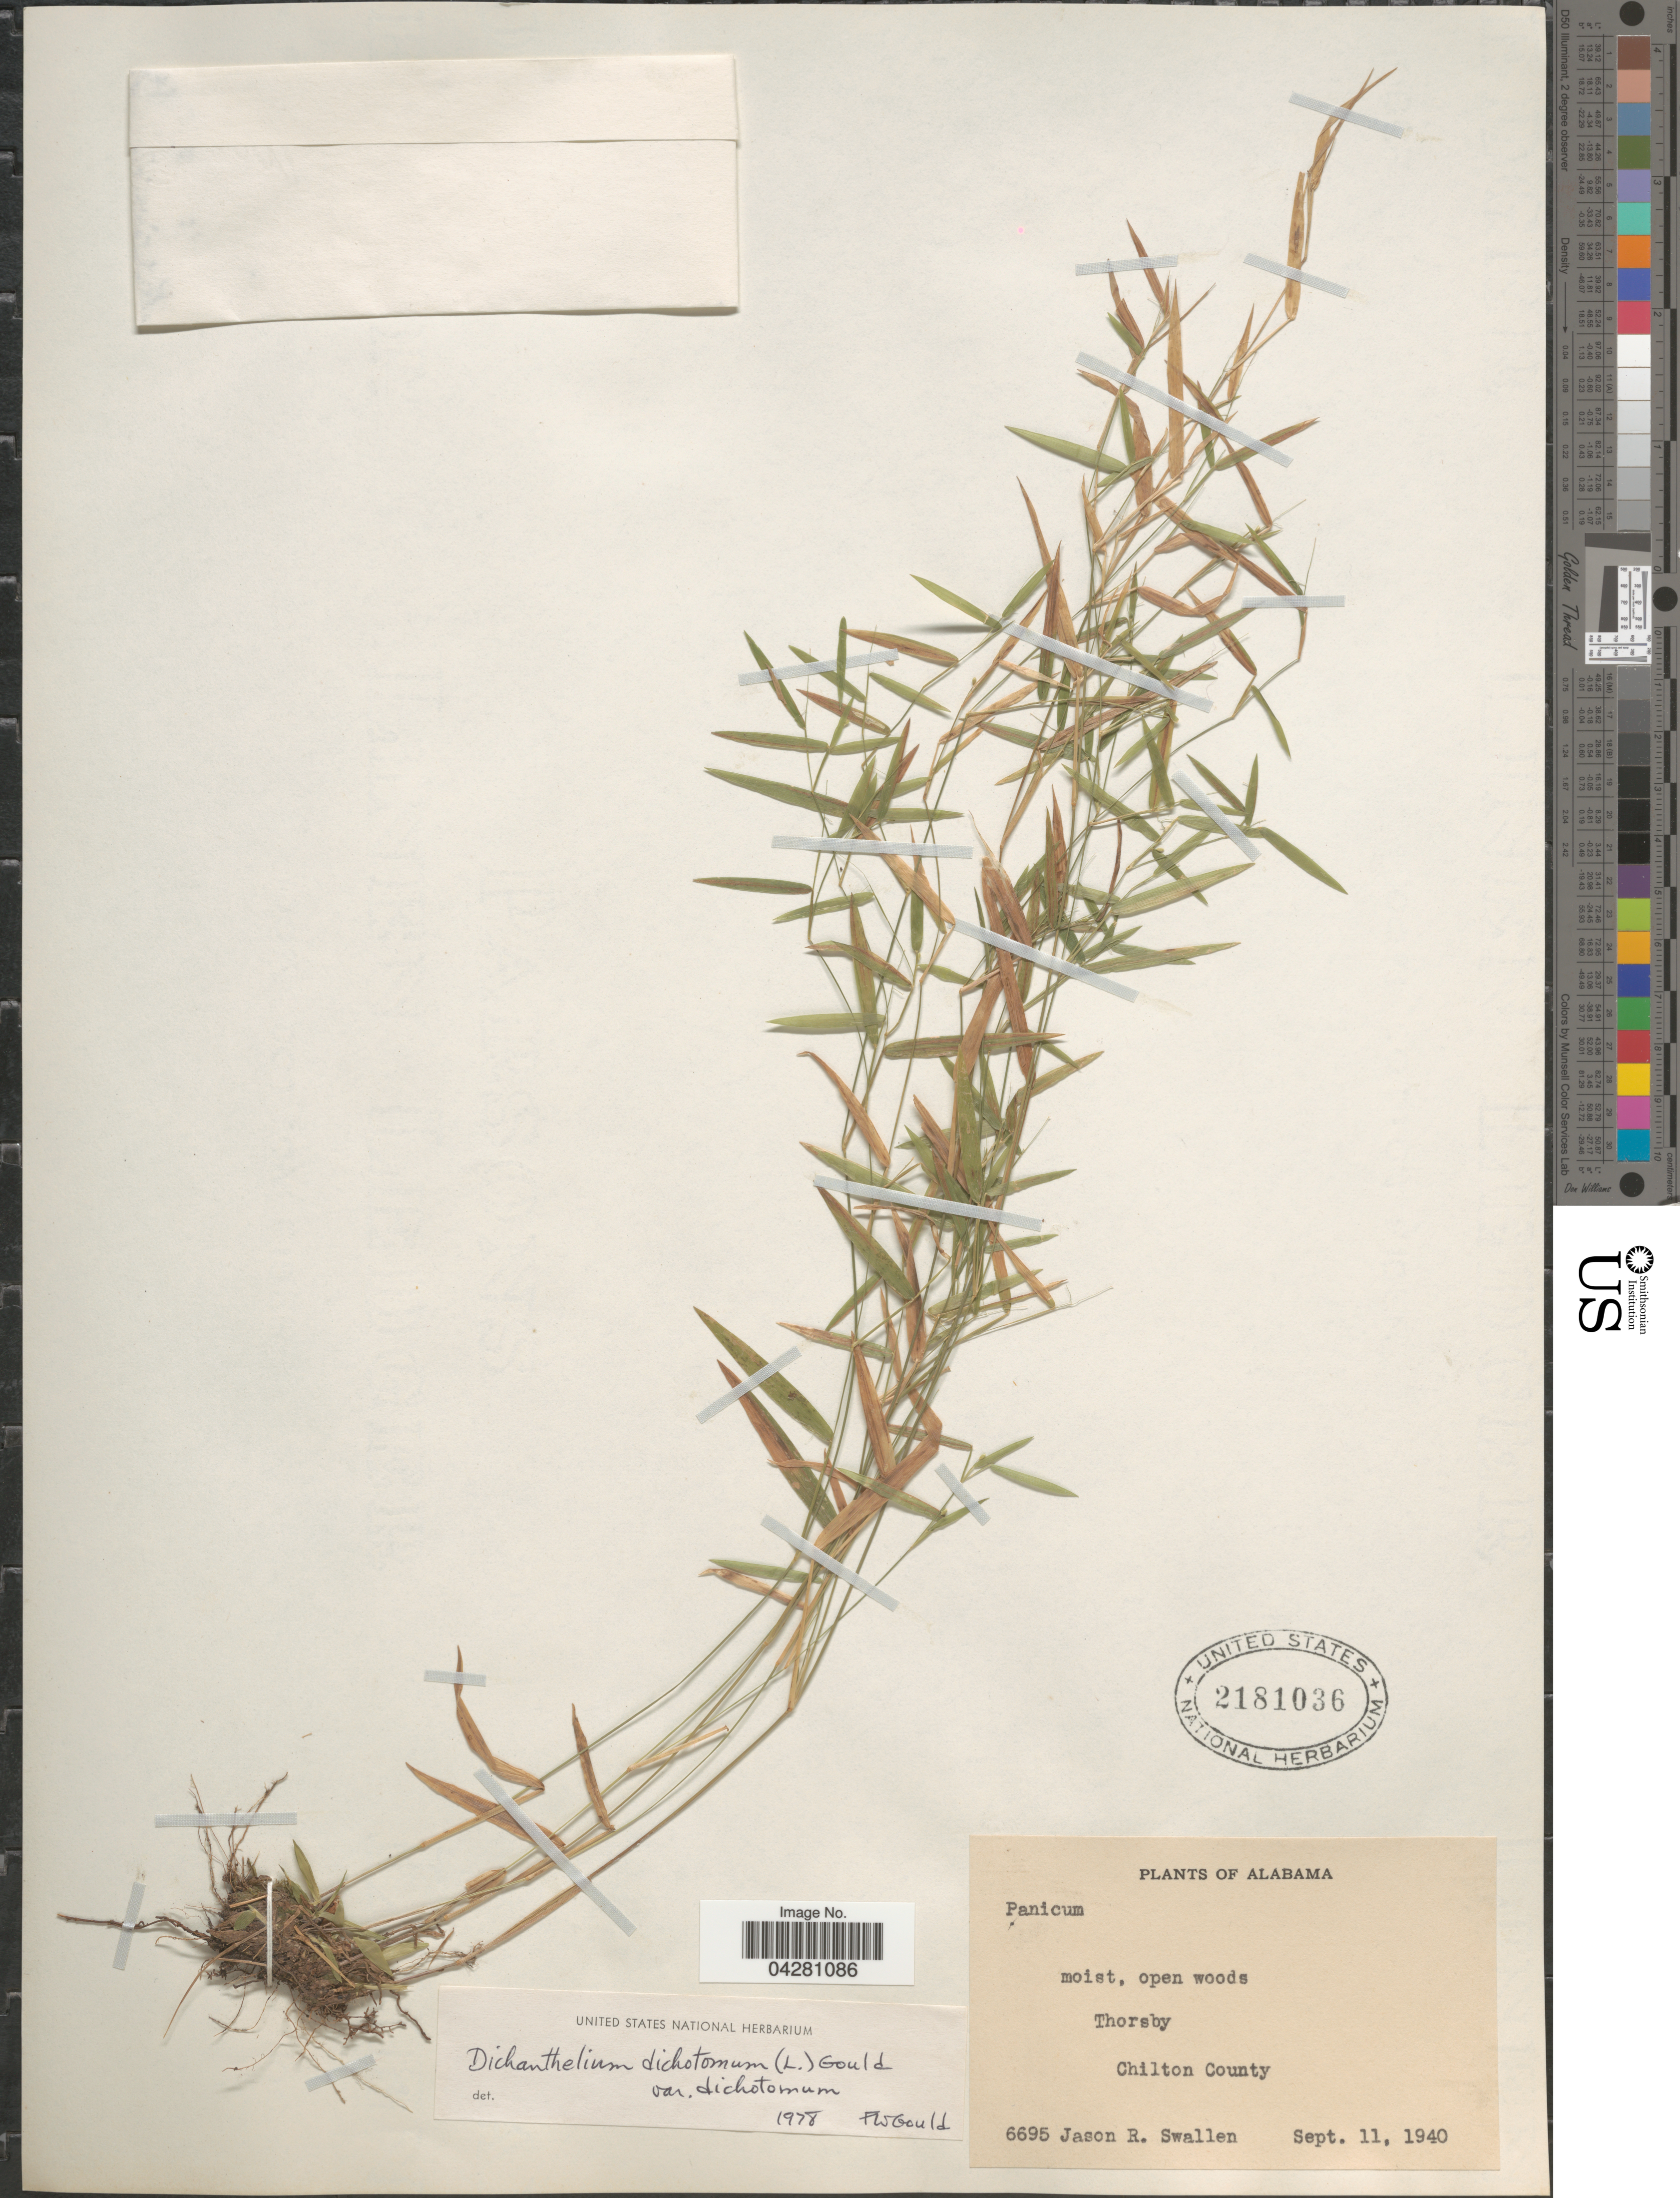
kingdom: Plantae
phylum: Tracheophyta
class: Liliopsida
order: Poales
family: Poaceae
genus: Dichanthelium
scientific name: Dichanthelium dichotomum var. dichotomum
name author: (L.) Gould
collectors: J. R. Swallen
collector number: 6695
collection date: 1940-09-11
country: United States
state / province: Alabama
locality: Moist, open woods Thorsby. Chilton County.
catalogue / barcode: US 2181036